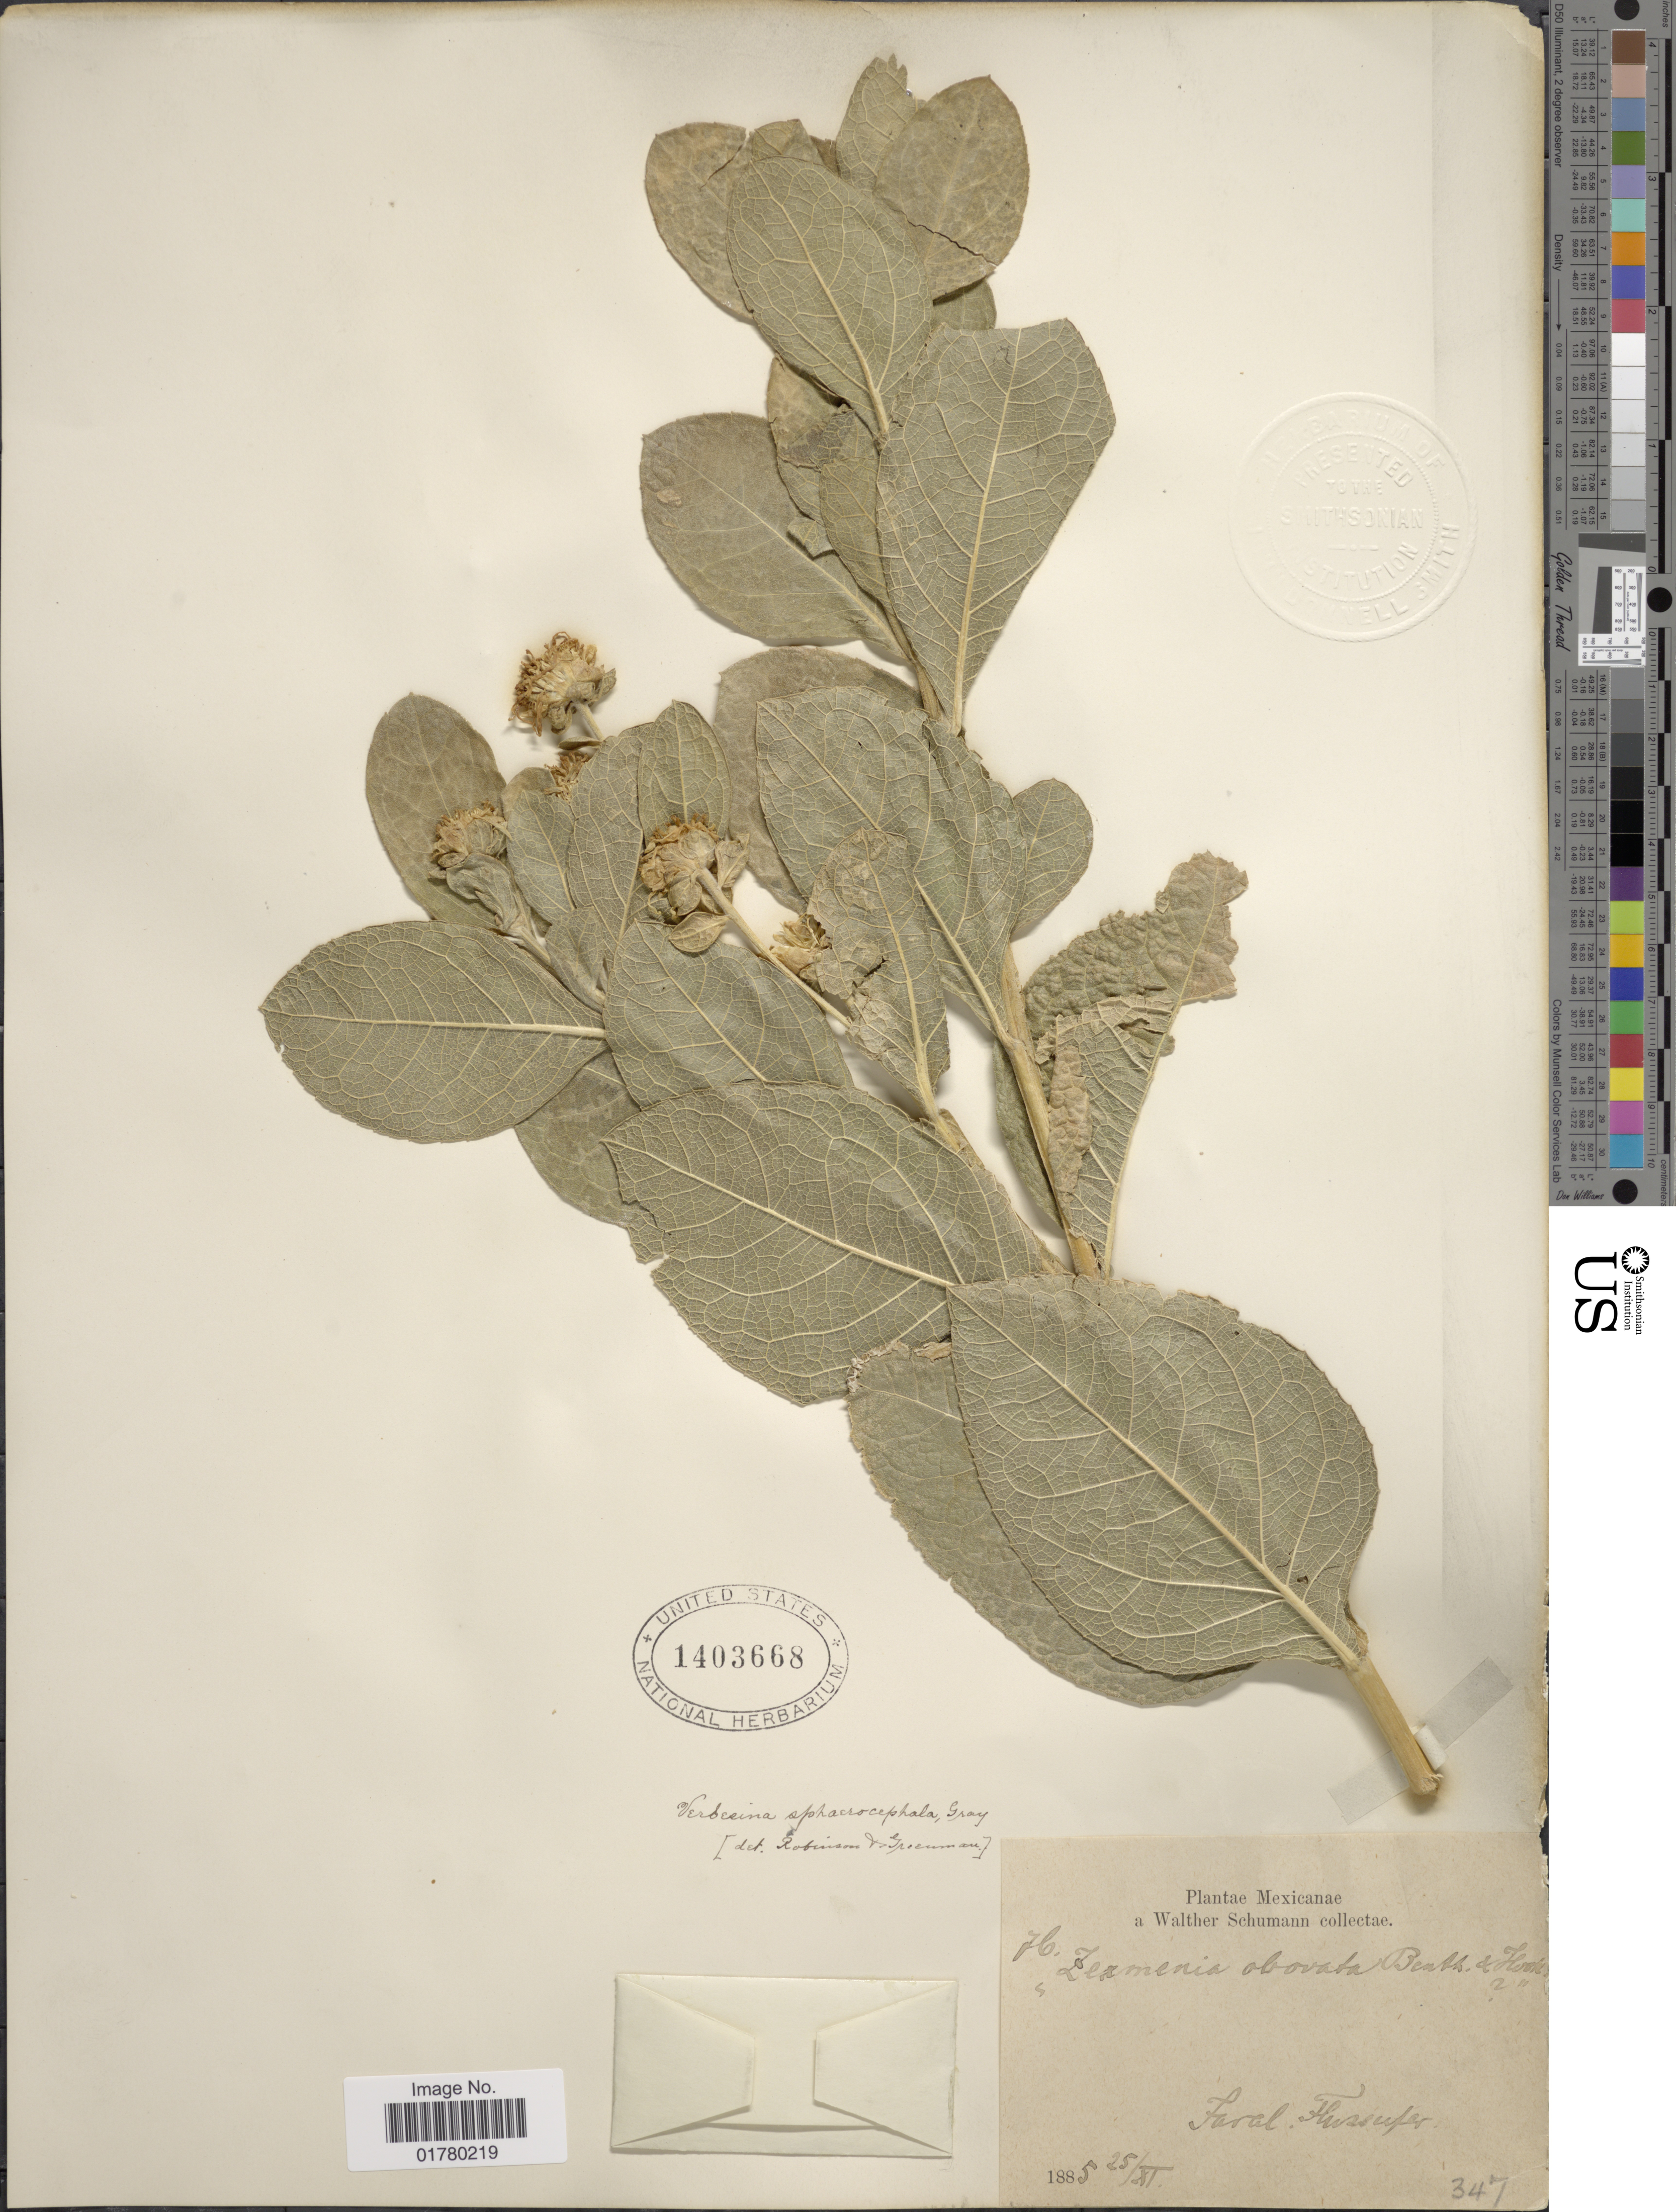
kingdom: Plantae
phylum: Tracheophyta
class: Magnoliopsida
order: Asterales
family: Asteraceae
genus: Verbesina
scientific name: Verbesina sphaerocephala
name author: A. Gray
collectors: W. Schumann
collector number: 76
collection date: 1885-11-25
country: Mexico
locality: Faral Flussufer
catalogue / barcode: US 1403668